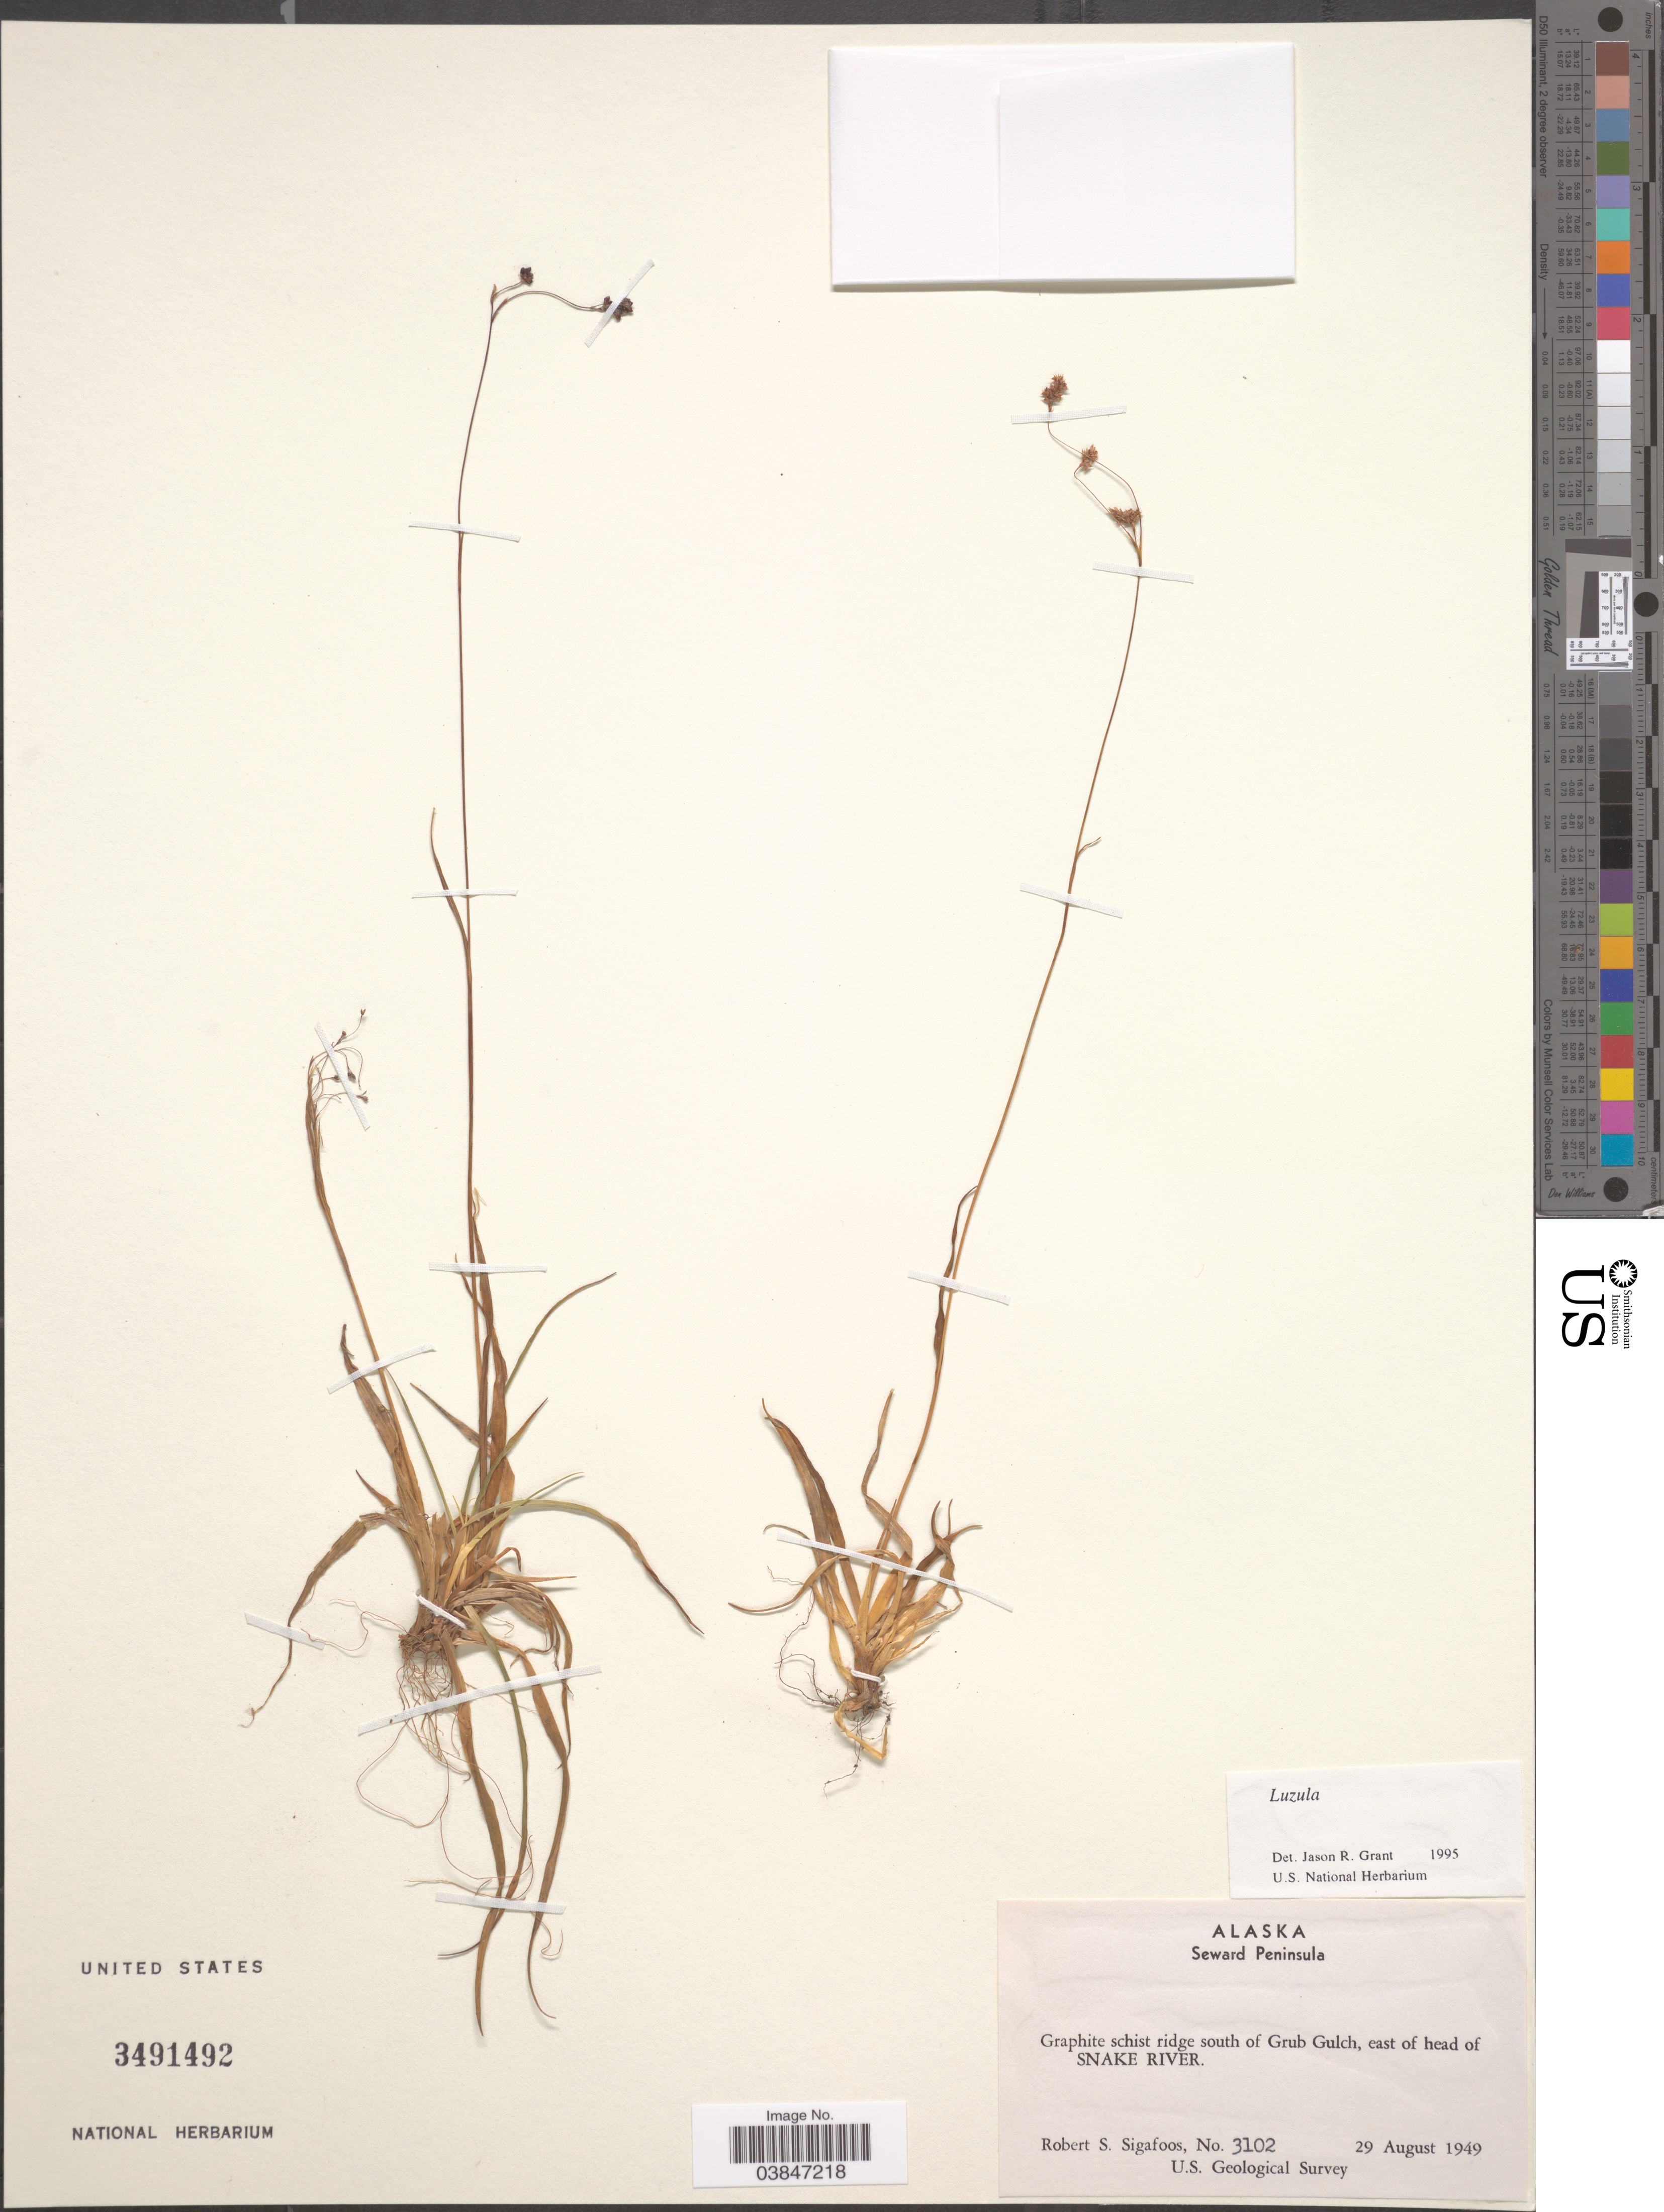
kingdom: Plantae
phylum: Tracheophyta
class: Liliopsida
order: Poales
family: Juncaceae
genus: Luzula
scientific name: Luzula sp.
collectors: R. Sigafoos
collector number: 3102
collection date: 1949-08-29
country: United States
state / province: Alaska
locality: Seward Peninsula. South of Grub Gulch, east of head of Snake River.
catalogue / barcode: US 3491492